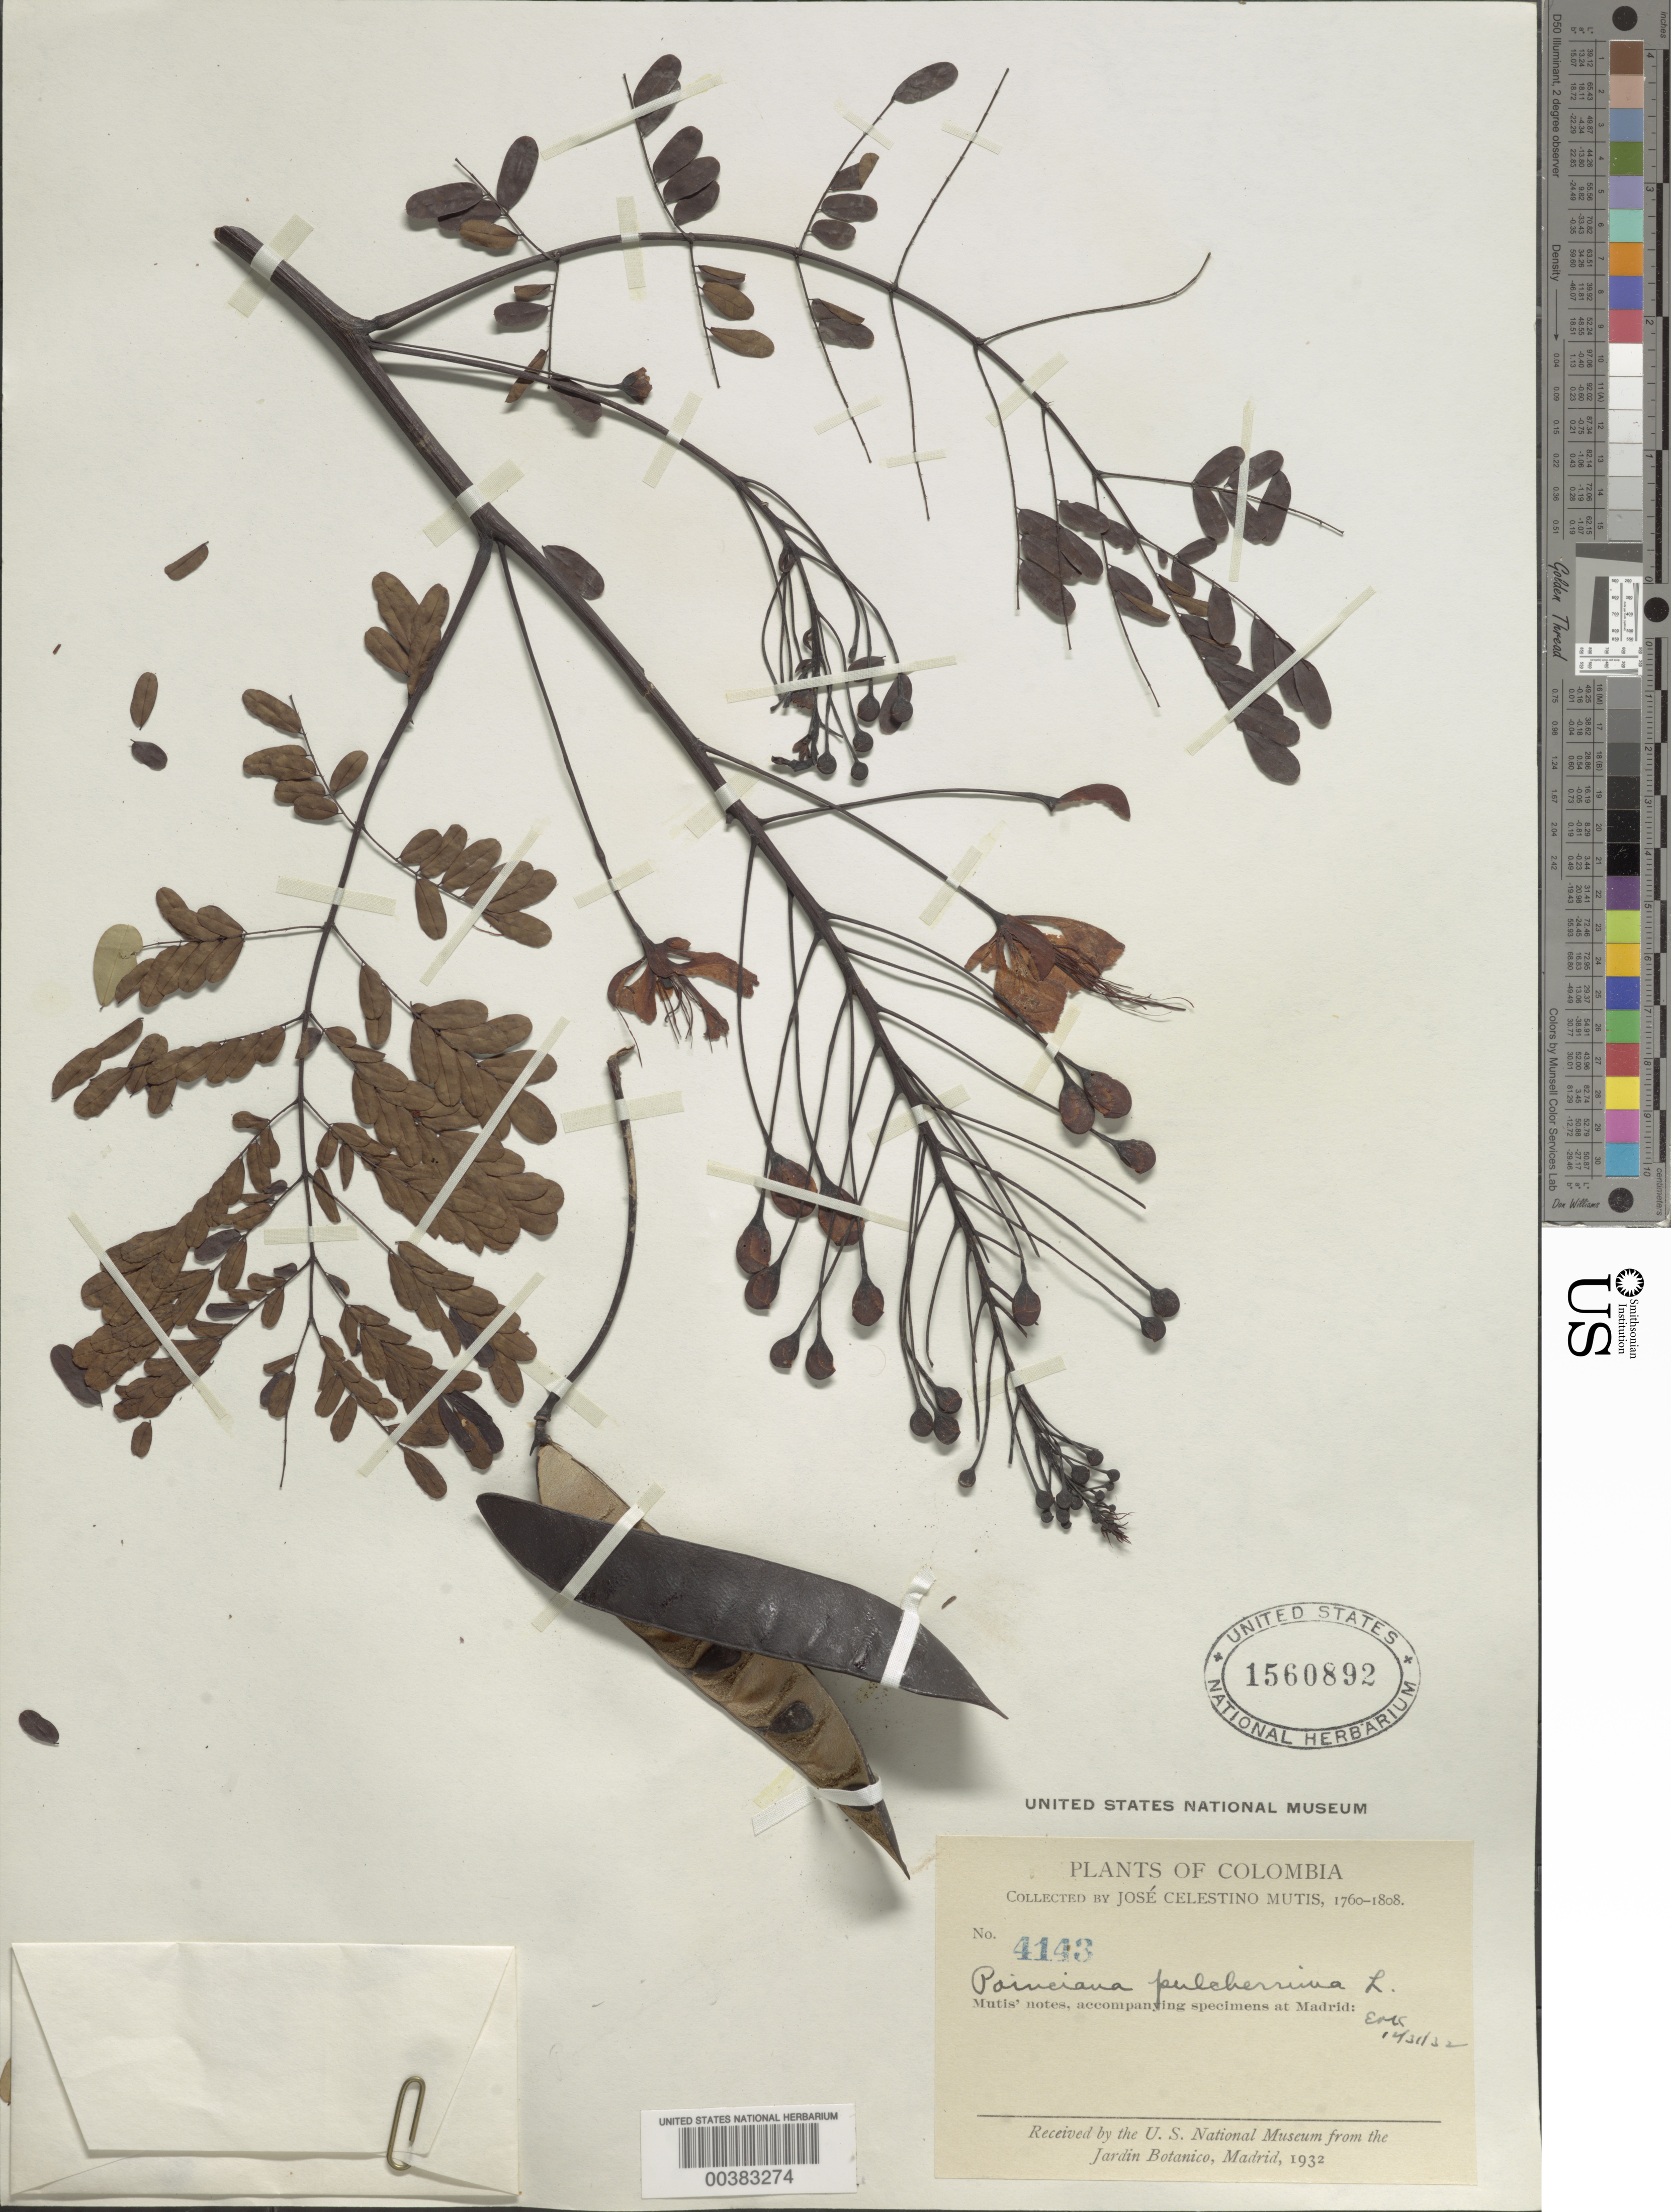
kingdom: Plantae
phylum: Tracheophyta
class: Magnoliopsida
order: Fabales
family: Fabaceae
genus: Caesalpinia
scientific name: Caesalpinia pulcherrima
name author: (L.) Sw.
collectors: J. C. B. Mutis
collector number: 4143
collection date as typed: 1760 to -- -- 1808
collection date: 1760/1808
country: Colombia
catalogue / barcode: US 1560892